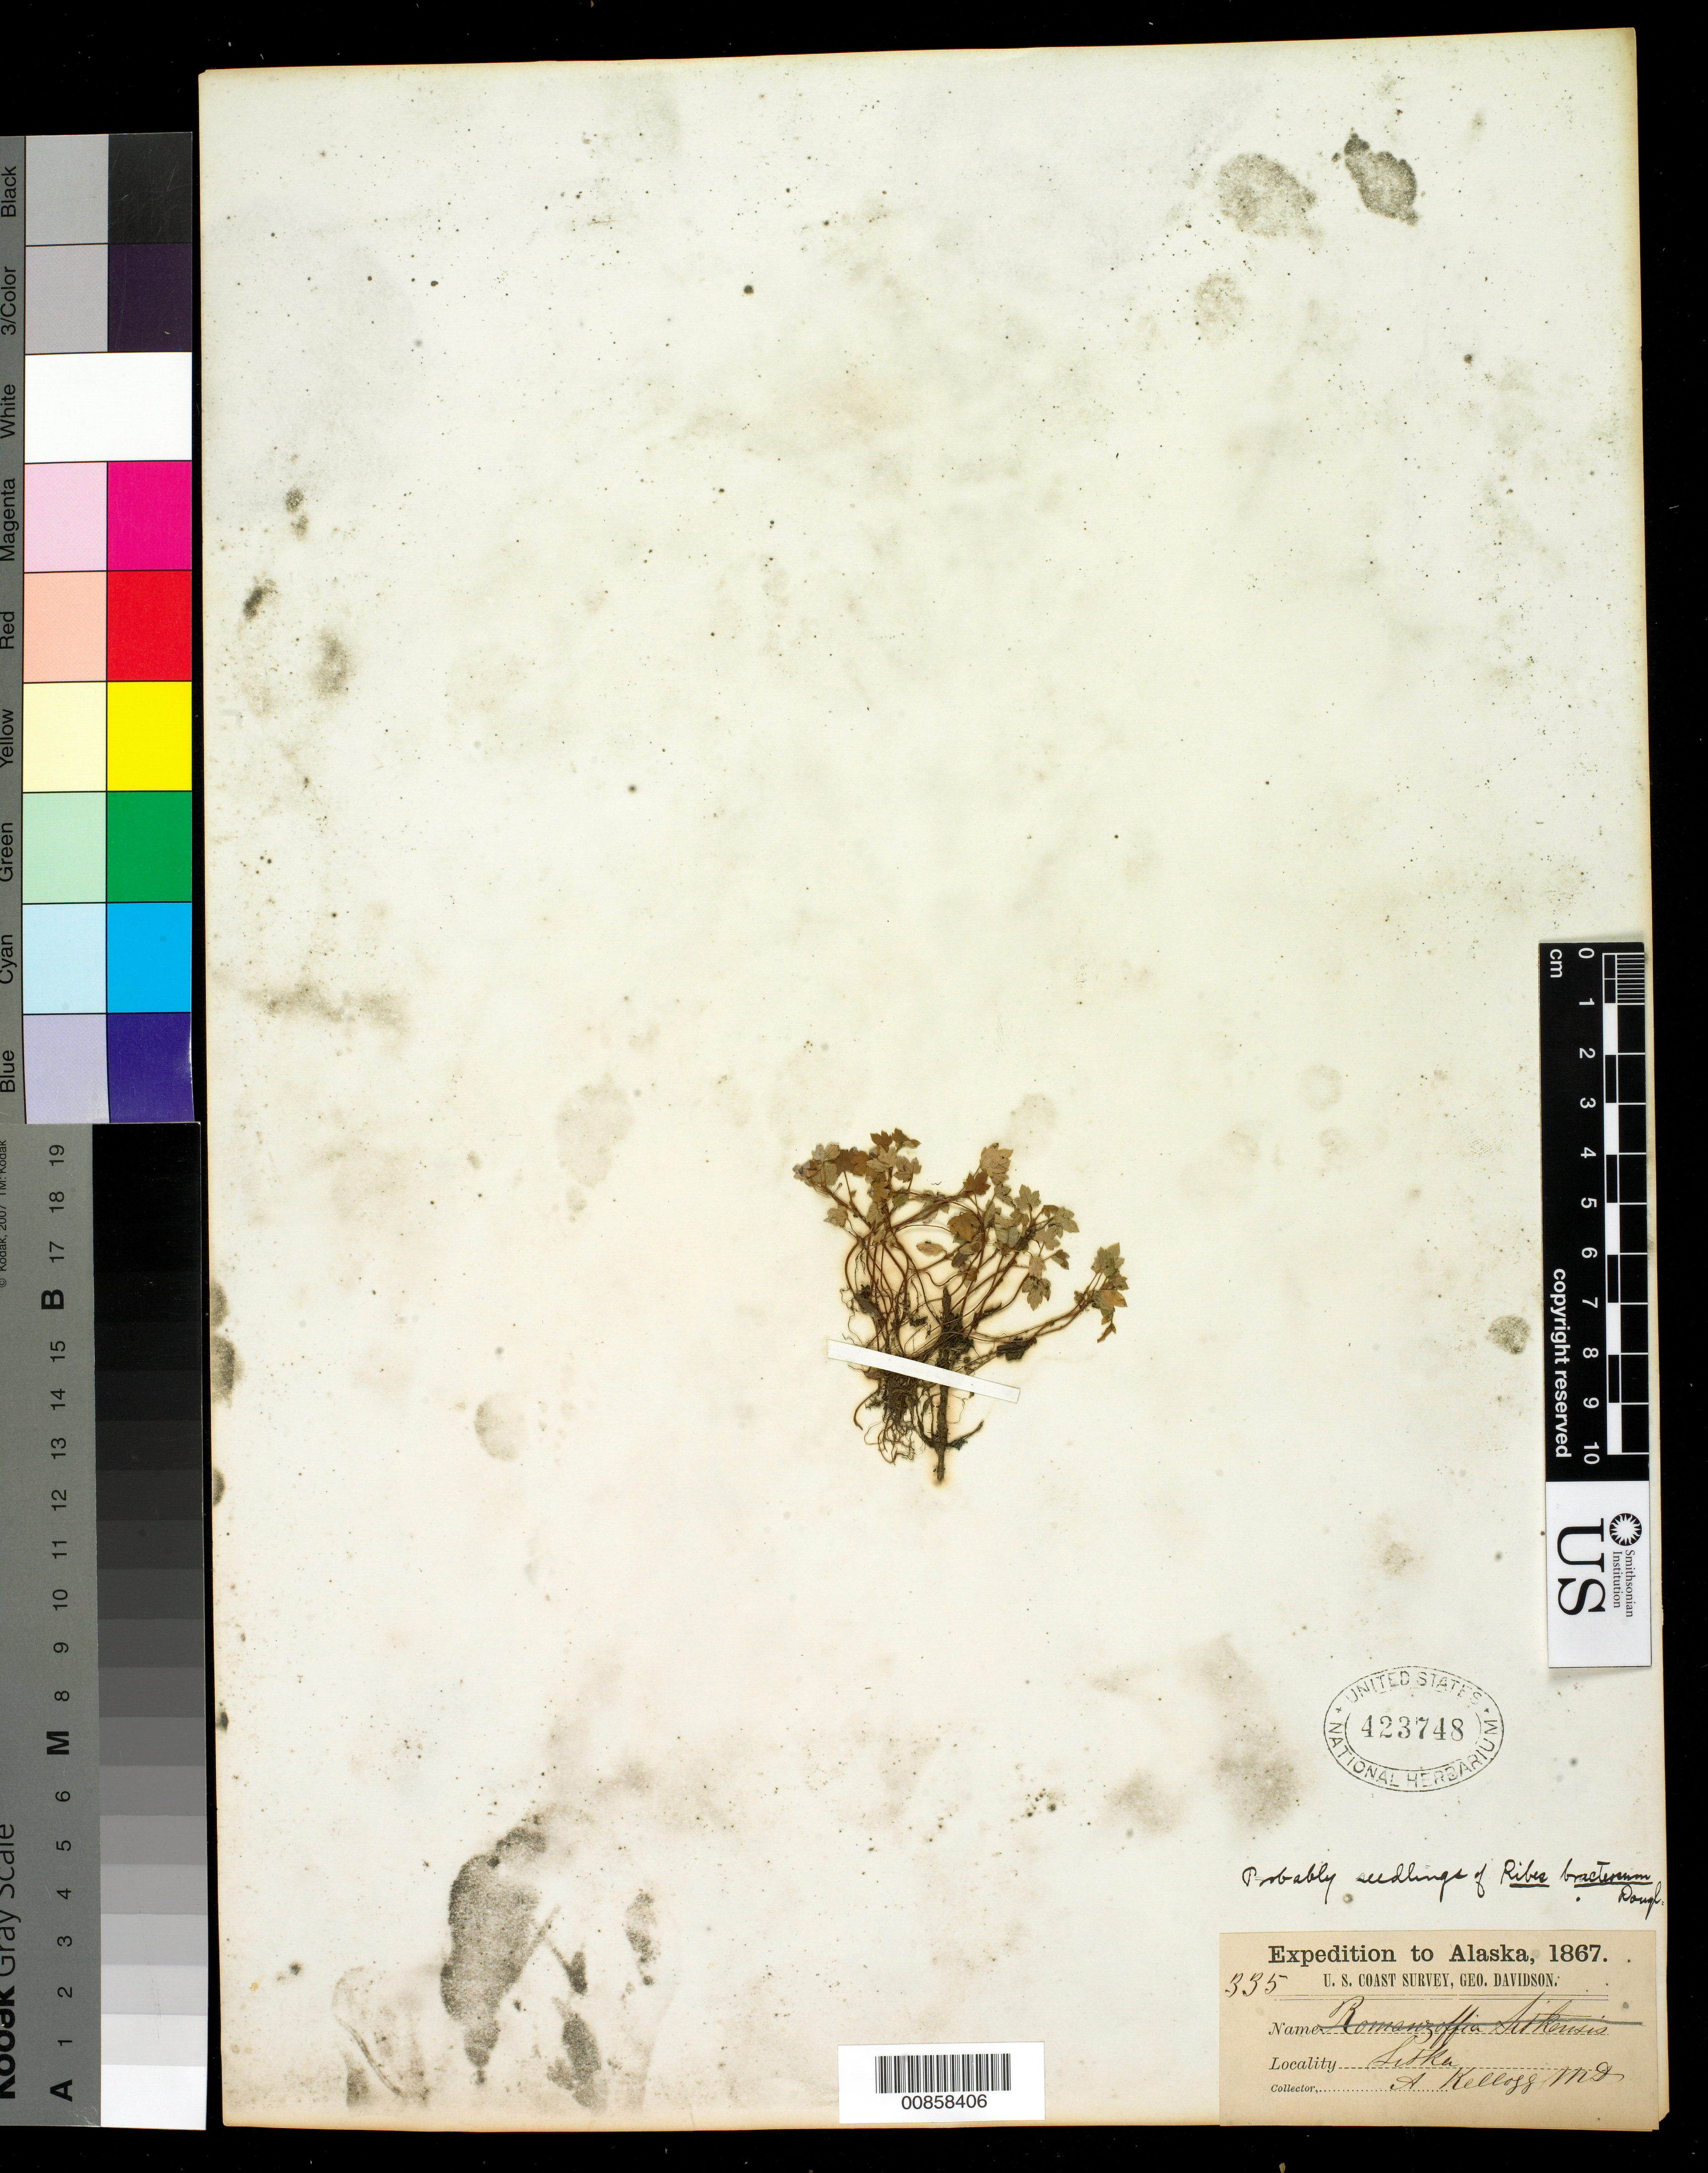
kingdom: Plantae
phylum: Tracheophyta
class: Magnoliopsida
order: Saxifragales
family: Grossulariaceae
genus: Ribes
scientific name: Ribes bracteosum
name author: Douglas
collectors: A. Kellogg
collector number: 355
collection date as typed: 1867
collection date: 1867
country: United States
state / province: Alaska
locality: Sitka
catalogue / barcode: US 423748